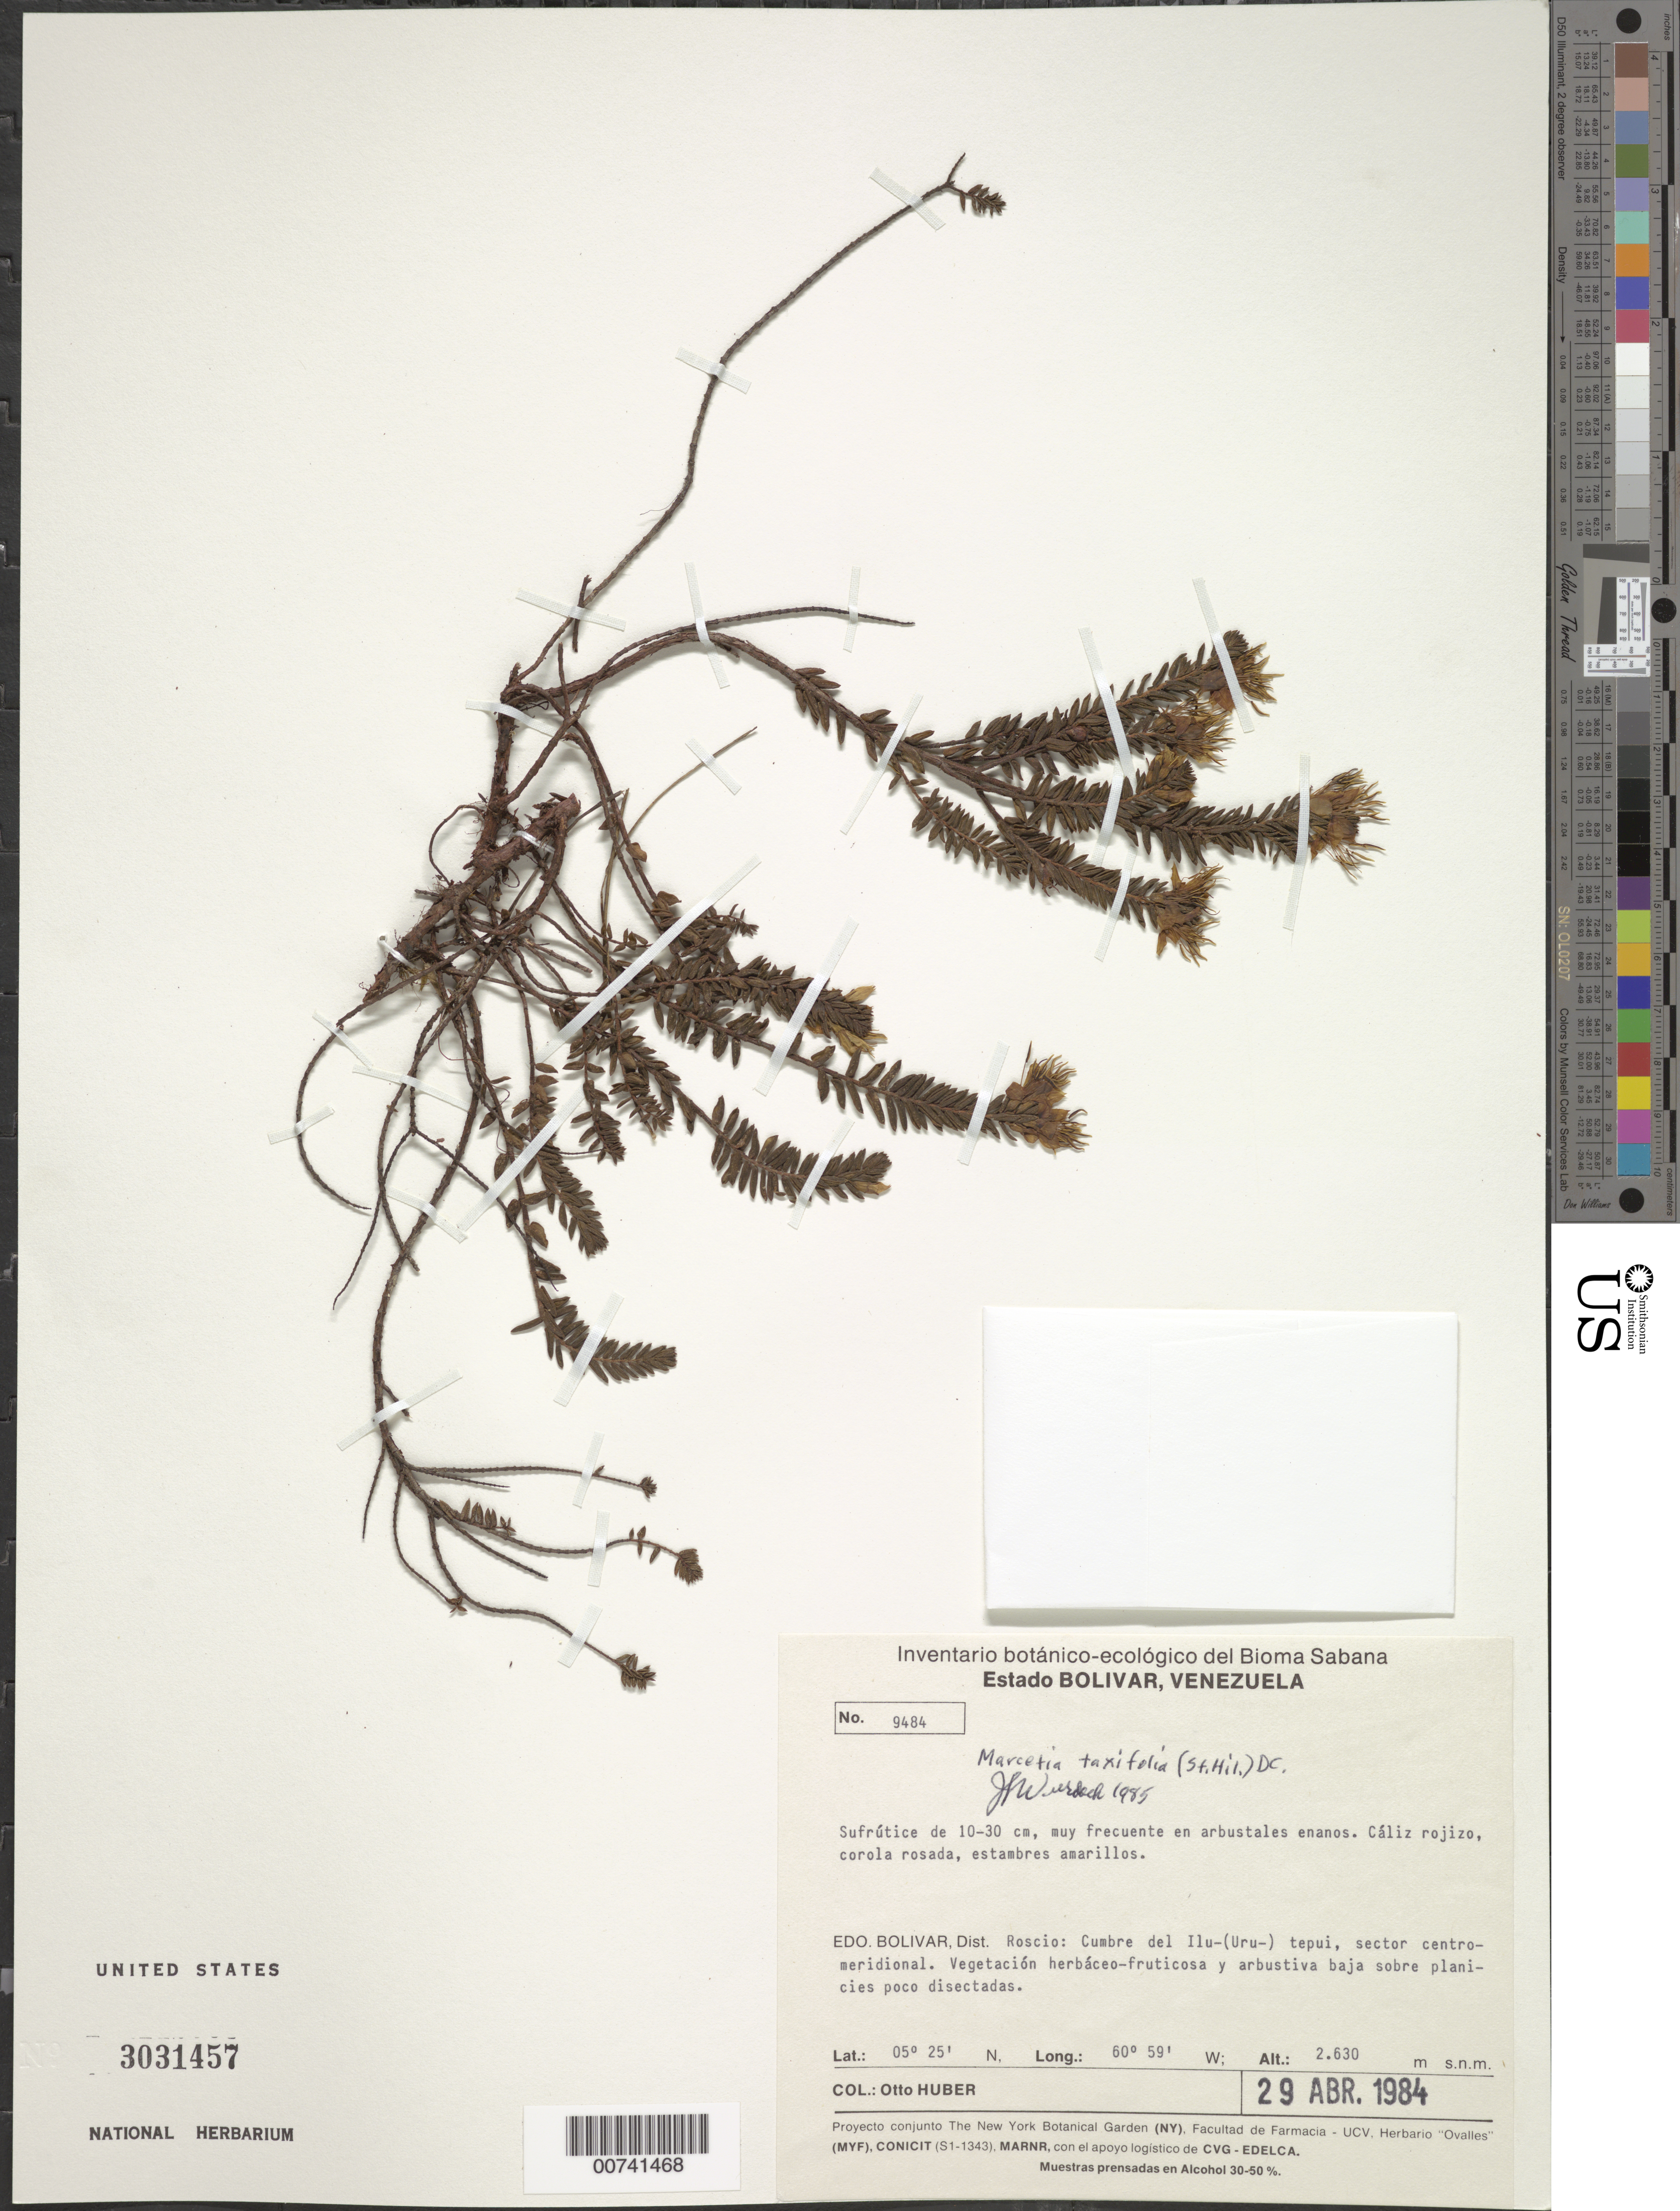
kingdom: Plantae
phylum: Tracheophyta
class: Magnoliopsida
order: Myrtales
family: Melastomataceae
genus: Marcetia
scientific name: Marcetia taxifolia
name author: (A. St.-Hil.) DC.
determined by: Wurdack, John J., (US), US (UNITED STATES)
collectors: O. Huber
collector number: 9484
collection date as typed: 29-Apr-84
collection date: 1984-04-29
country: Venezuela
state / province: Bolívar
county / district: Roscio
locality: Ilu-(Uru)-tepuí, cumbre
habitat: Vegetación herbáceo-fruticosa y arbustiva baja sobre planicies poco disectadas; arbustales enanos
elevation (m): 2630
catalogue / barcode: US 3031457